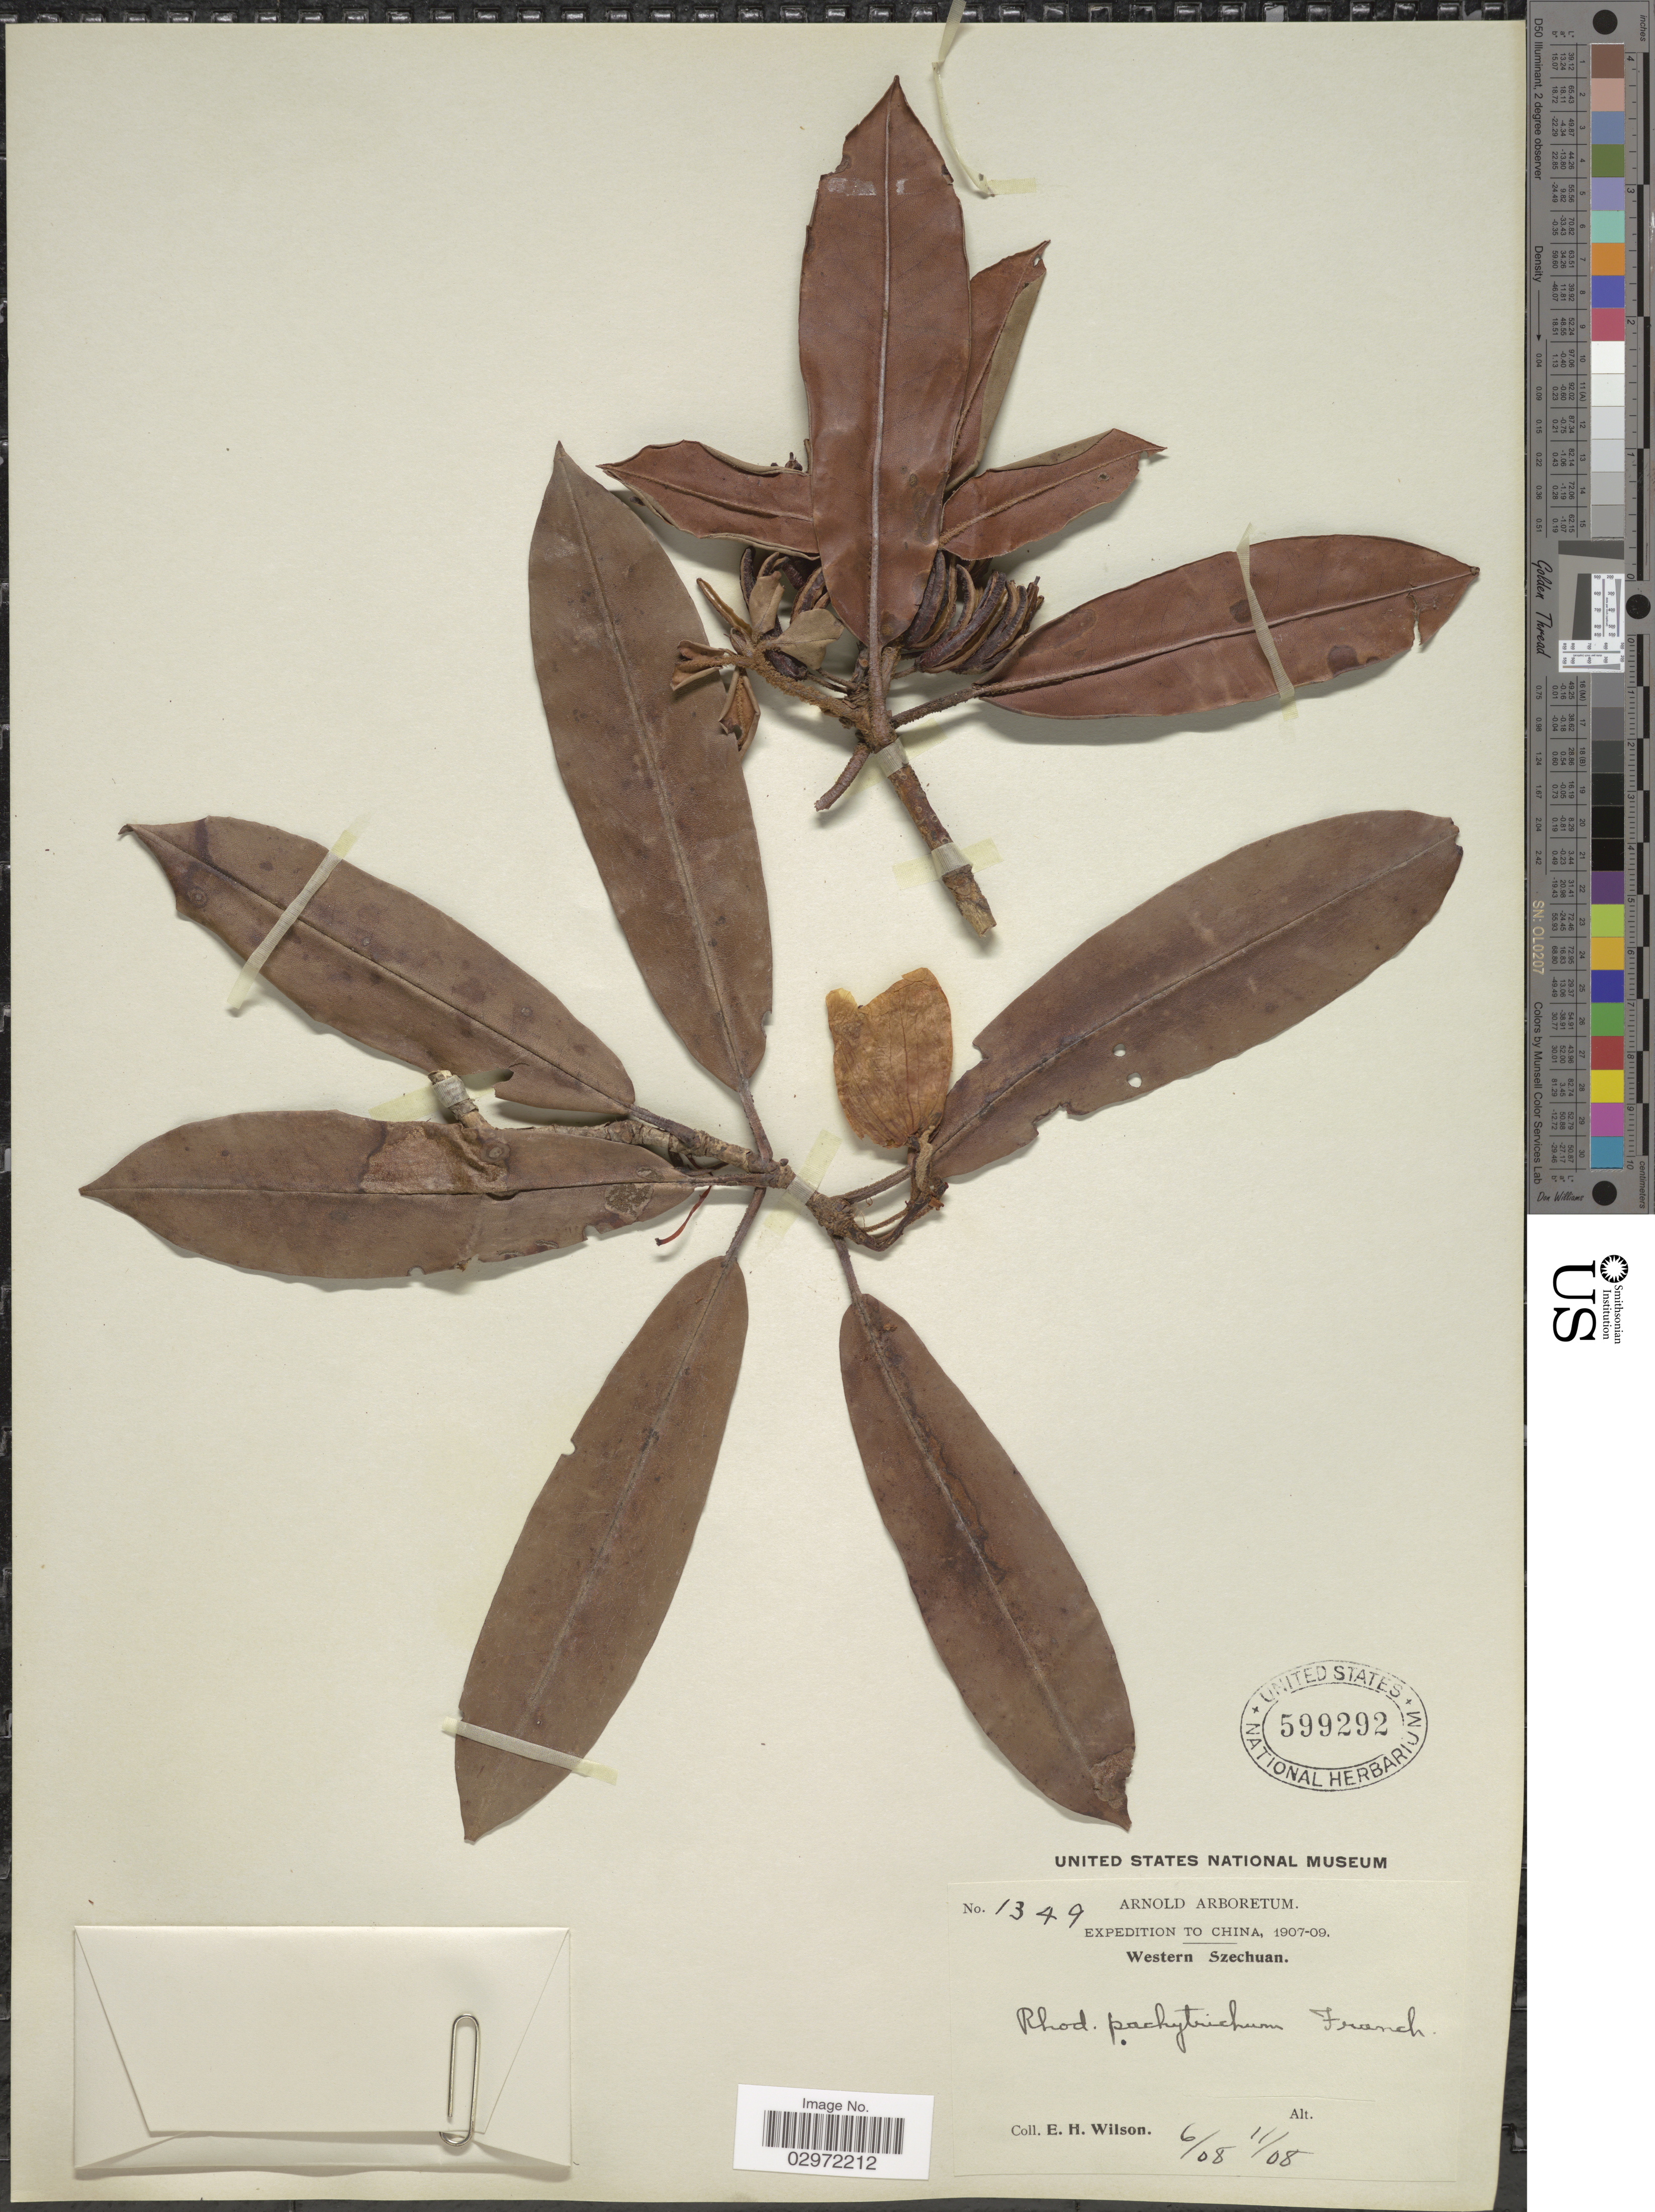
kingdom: Plantae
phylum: Tracheophyta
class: Magnoliopsida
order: Ericales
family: Ericaceae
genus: Rhododendron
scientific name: Rhododendron pachytrichum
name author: Franch.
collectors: E. Wilson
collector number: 1349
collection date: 1908-06/1908-11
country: China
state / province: Sichuan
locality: Western Szechuan.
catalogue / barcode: US 599292